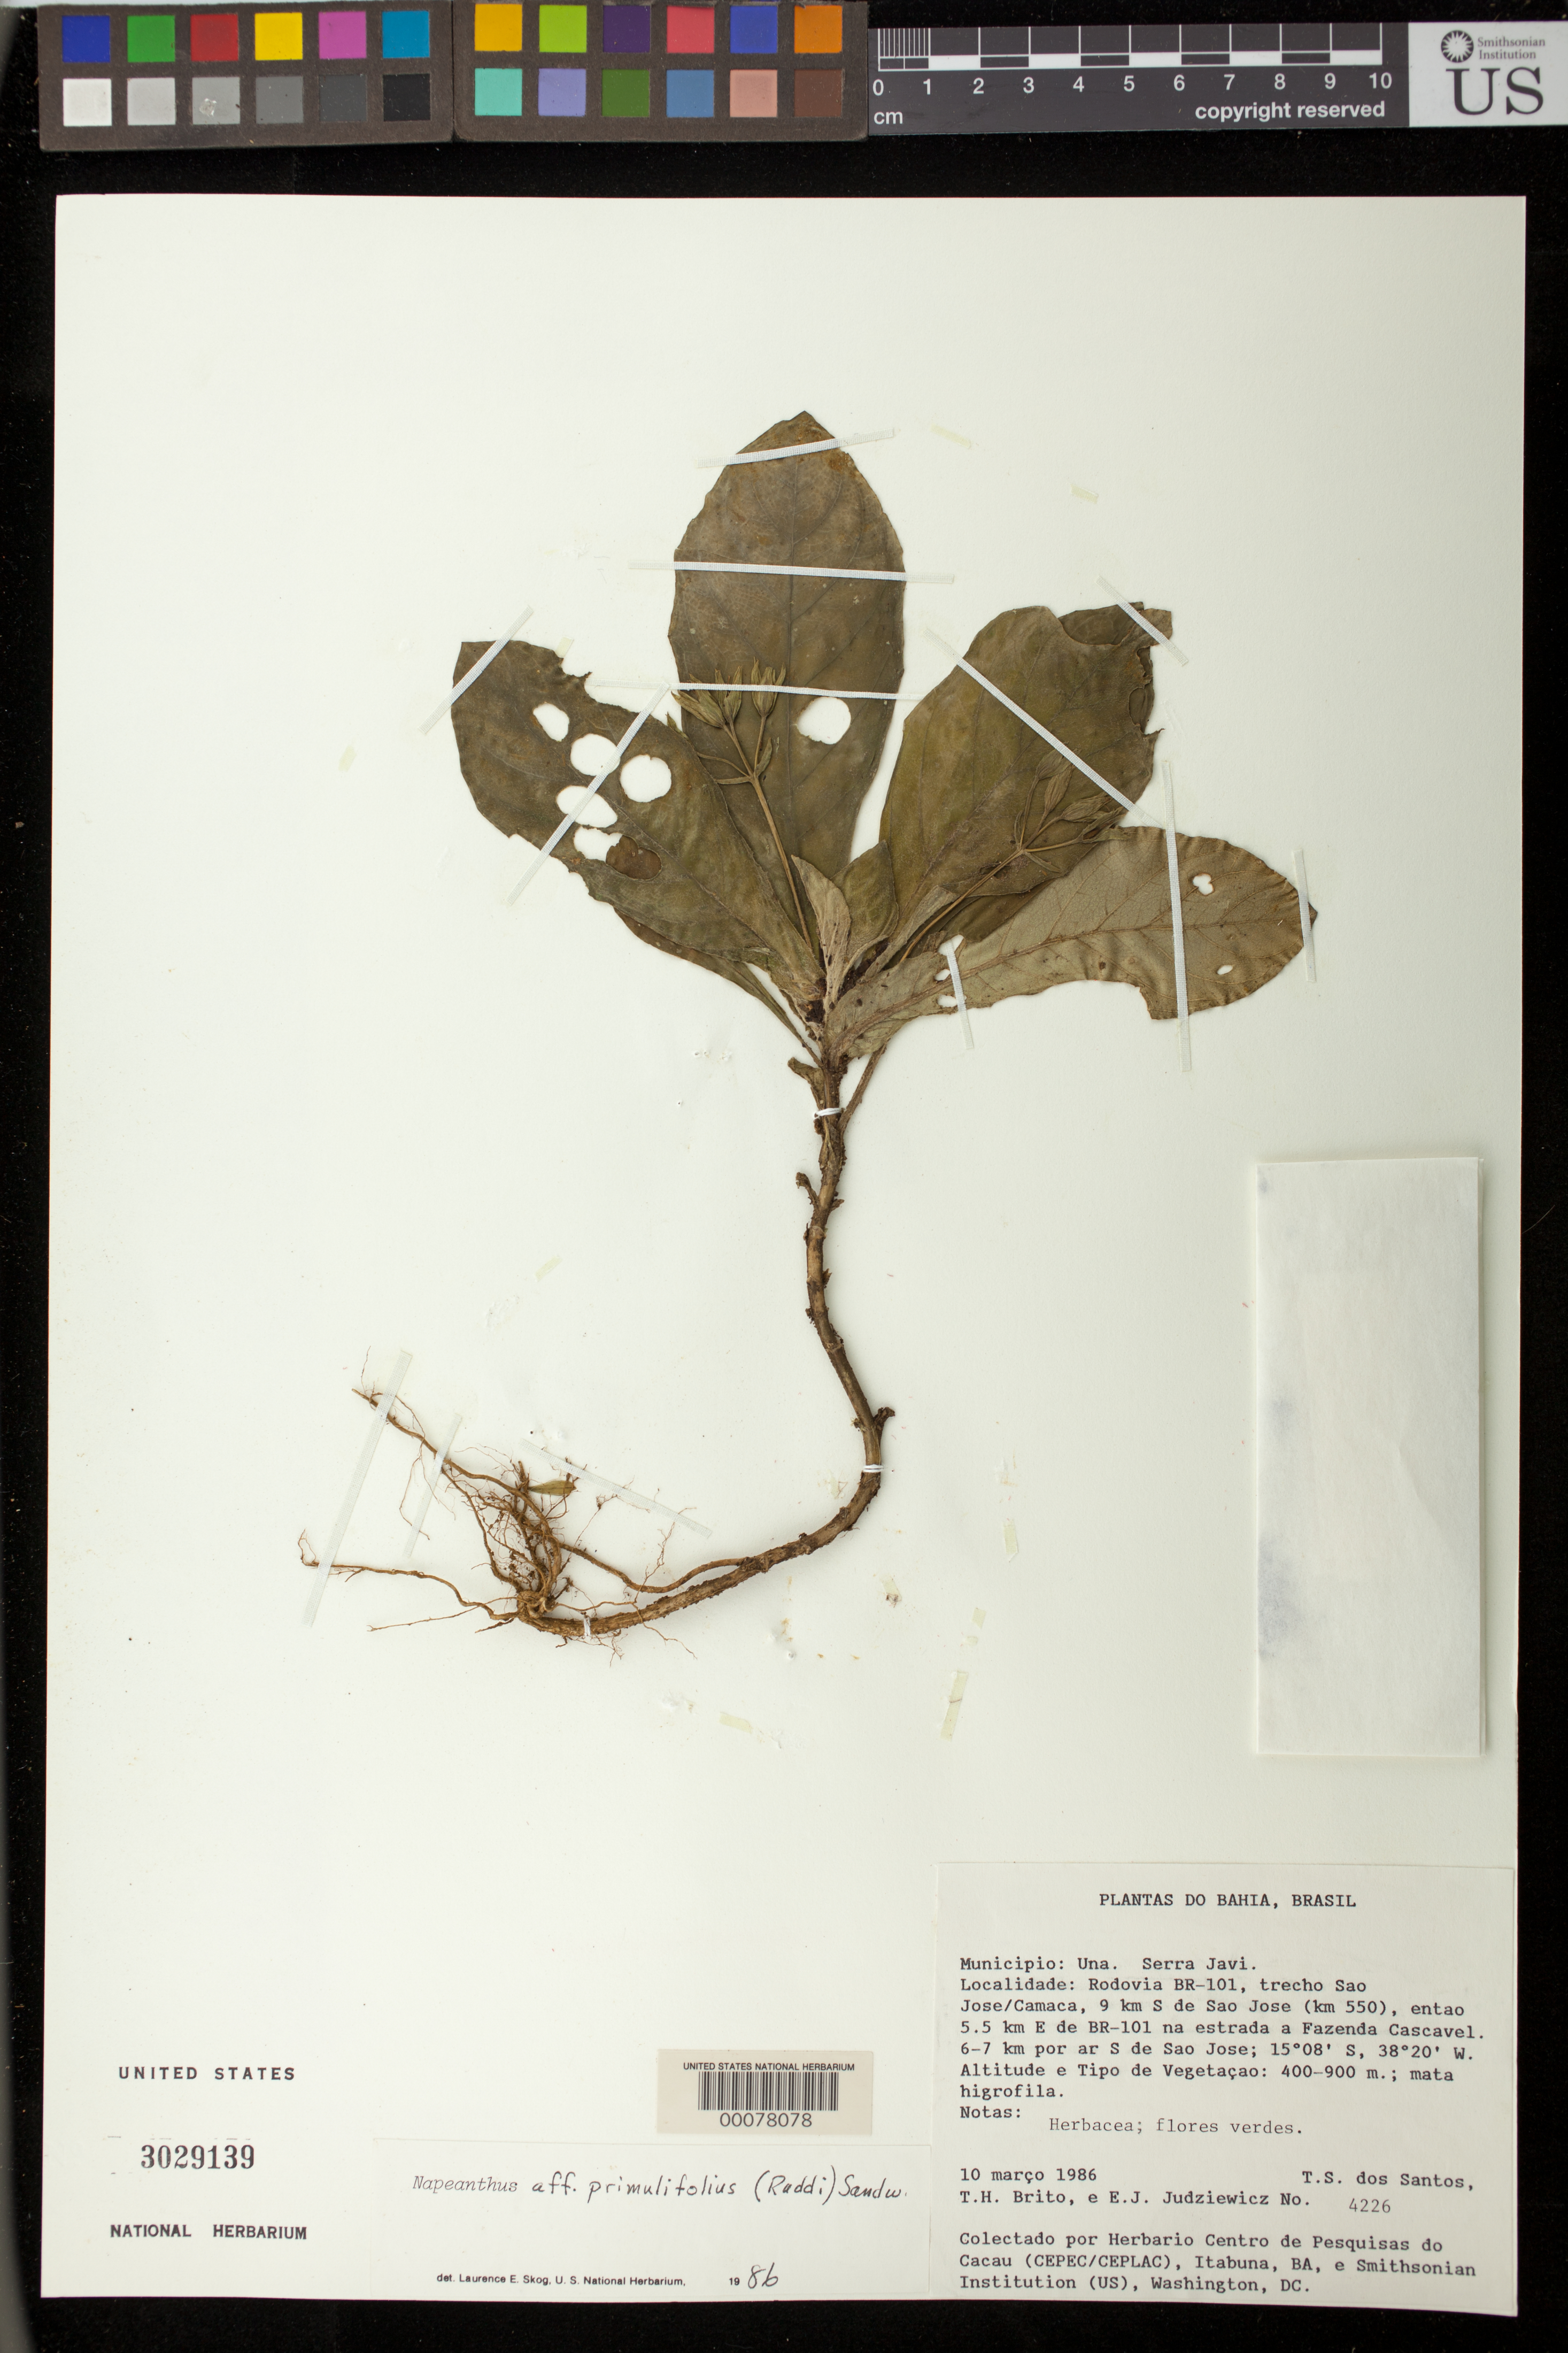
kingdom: Plantae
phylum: Tracheophyta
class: Magnoliopsida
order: Lamiales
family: Gesneriaceae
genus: Napeanthus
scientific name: Napeanthus primulifolius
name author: (Raddi) Sandwith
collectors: T. S. Santos & et al.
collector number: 4226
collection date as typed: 10 Mar 1986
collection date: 1986-03-10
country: Brazil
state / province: Bahia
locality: Una Mun., Serra Javi, Rodovia BR-101, trecho Sao Jose/Camaca, 9 km S of Sao Jose (km 550)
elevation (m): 400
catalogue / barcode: US 3029139